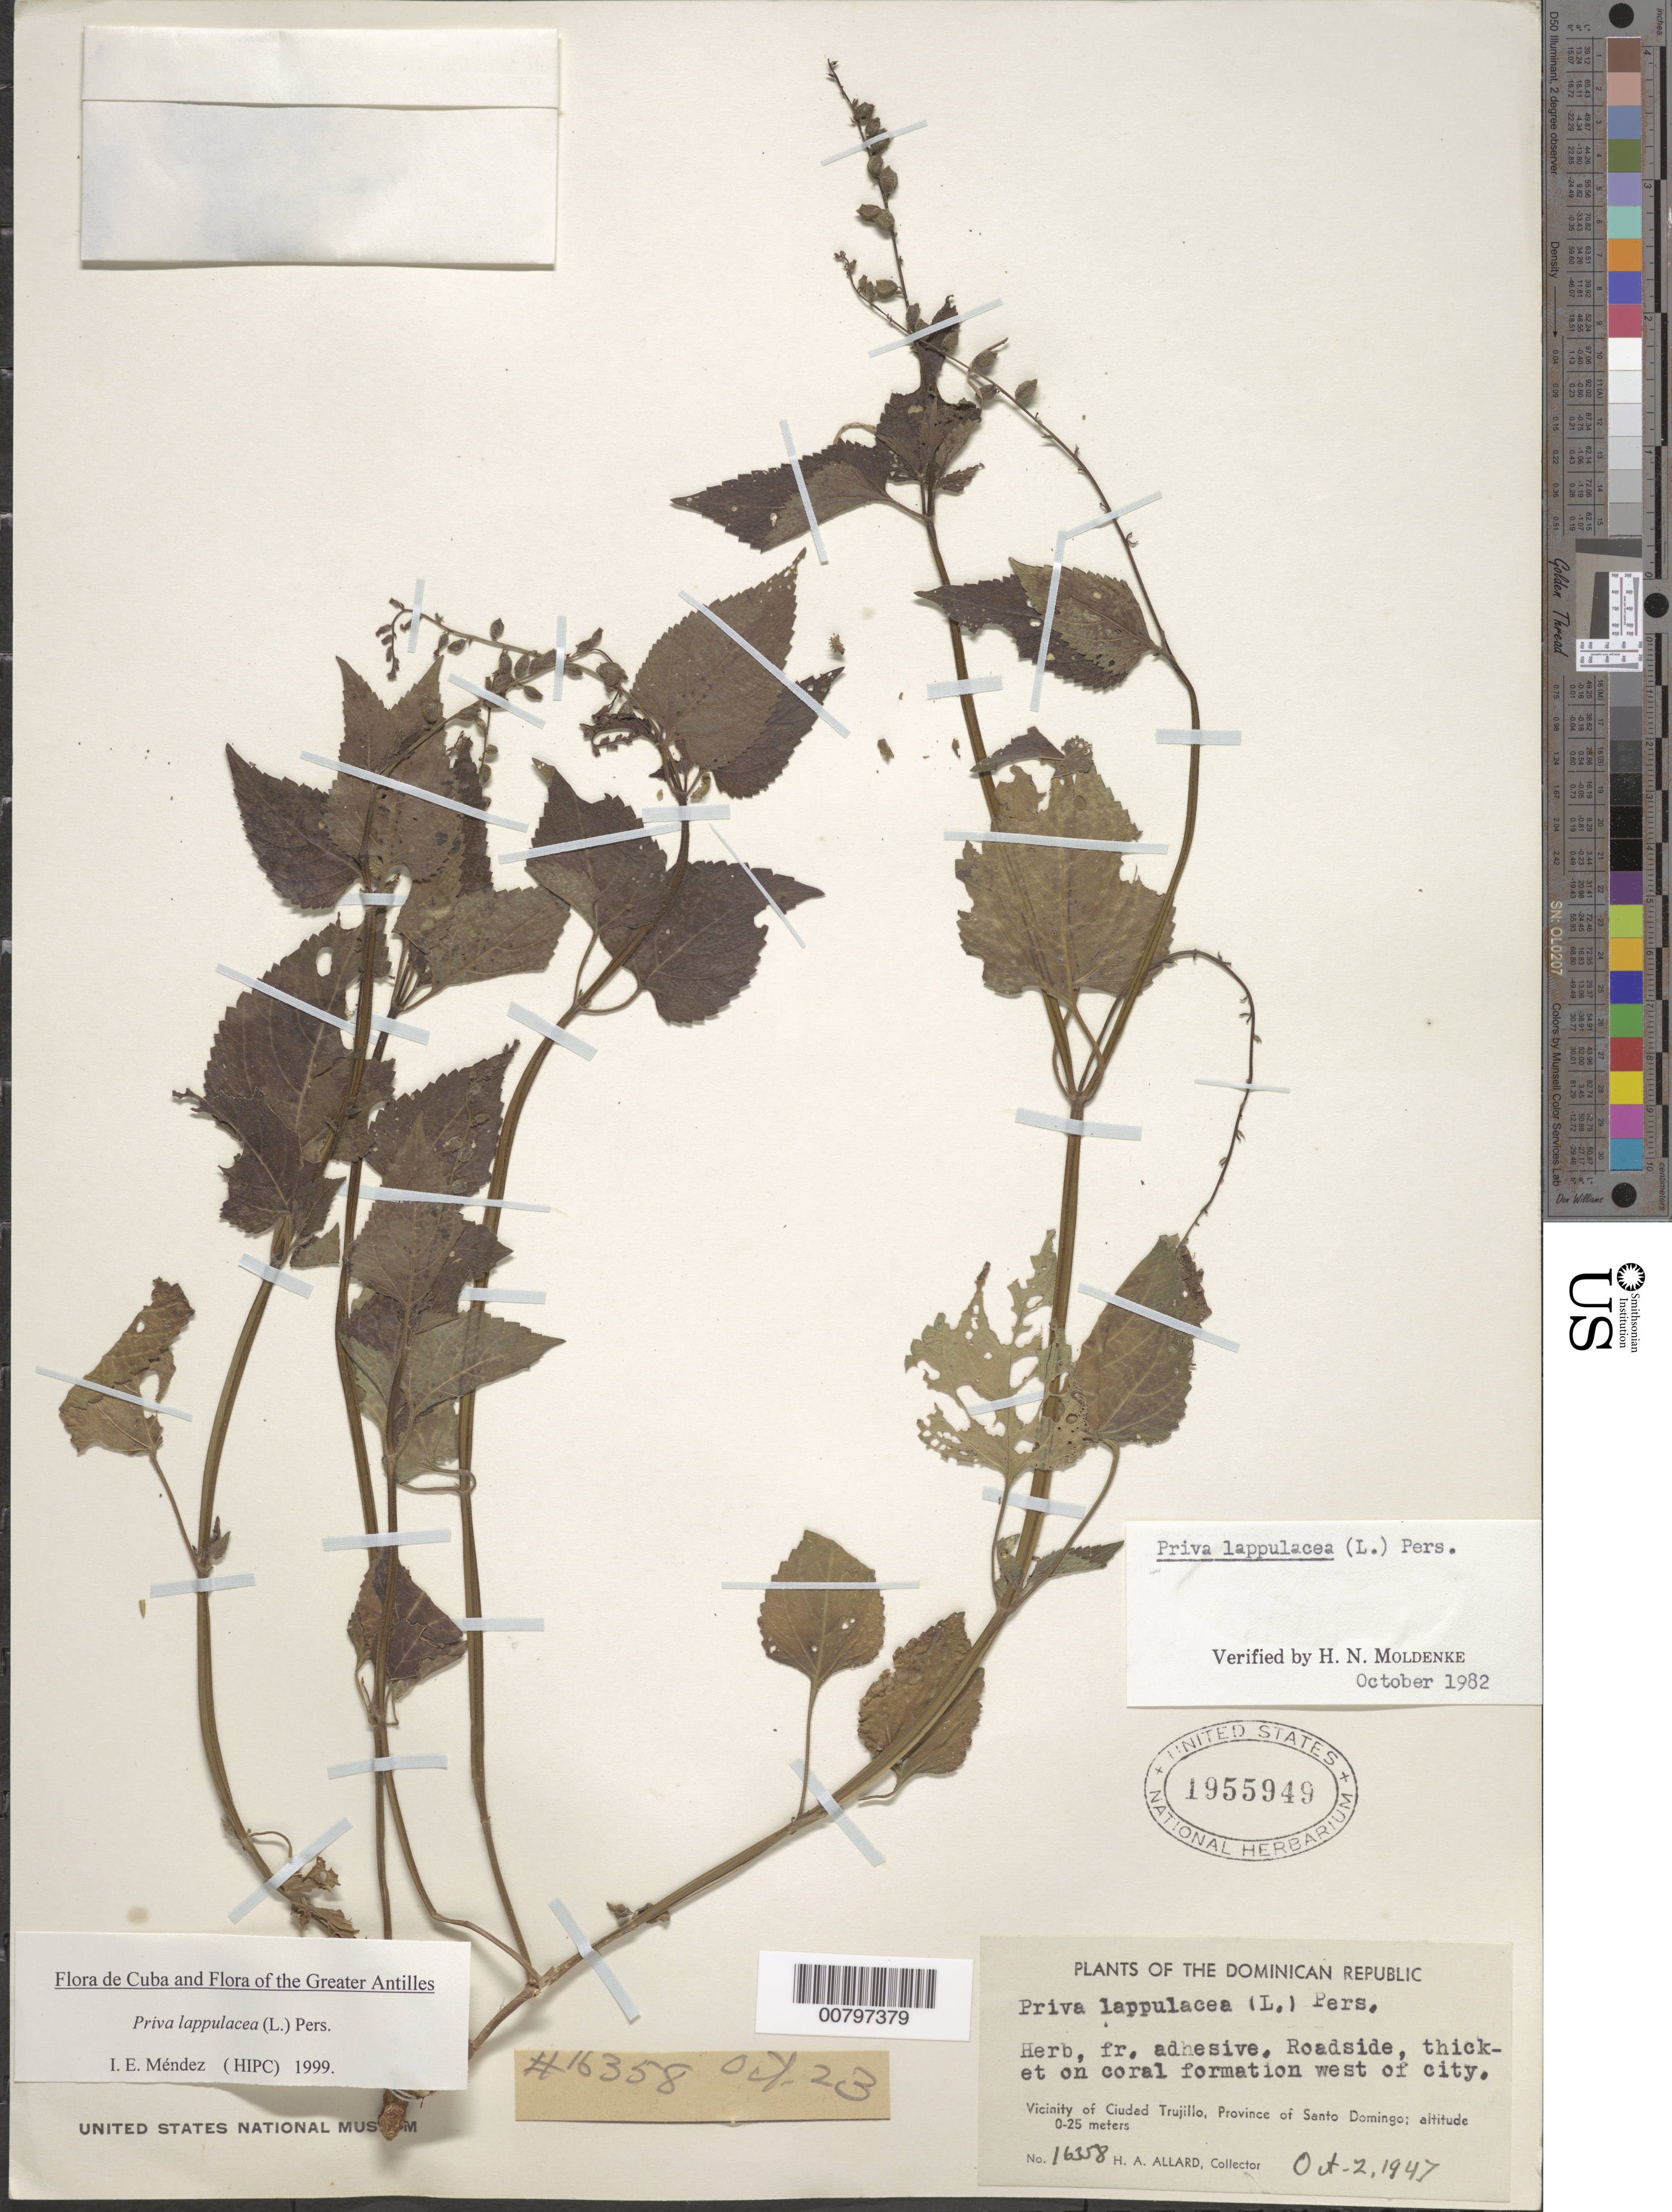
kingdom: Plantae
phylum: Tracheophyta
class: Magnoliopsida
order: Lamiales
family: Verbenaceae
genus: Priva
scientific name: Priva lappulacea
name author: (L.) Pers.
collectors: H. A. Allard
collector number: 16358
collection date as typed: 02 Oct 1947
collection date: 1947-10-02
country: Dominican Republic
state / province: Distrito Nacional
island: Hispaniola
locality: Vicinity of Santo Domingo, W of city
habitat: Along roadside in thicket on coral formation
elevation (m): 0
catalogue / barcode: US 1955949